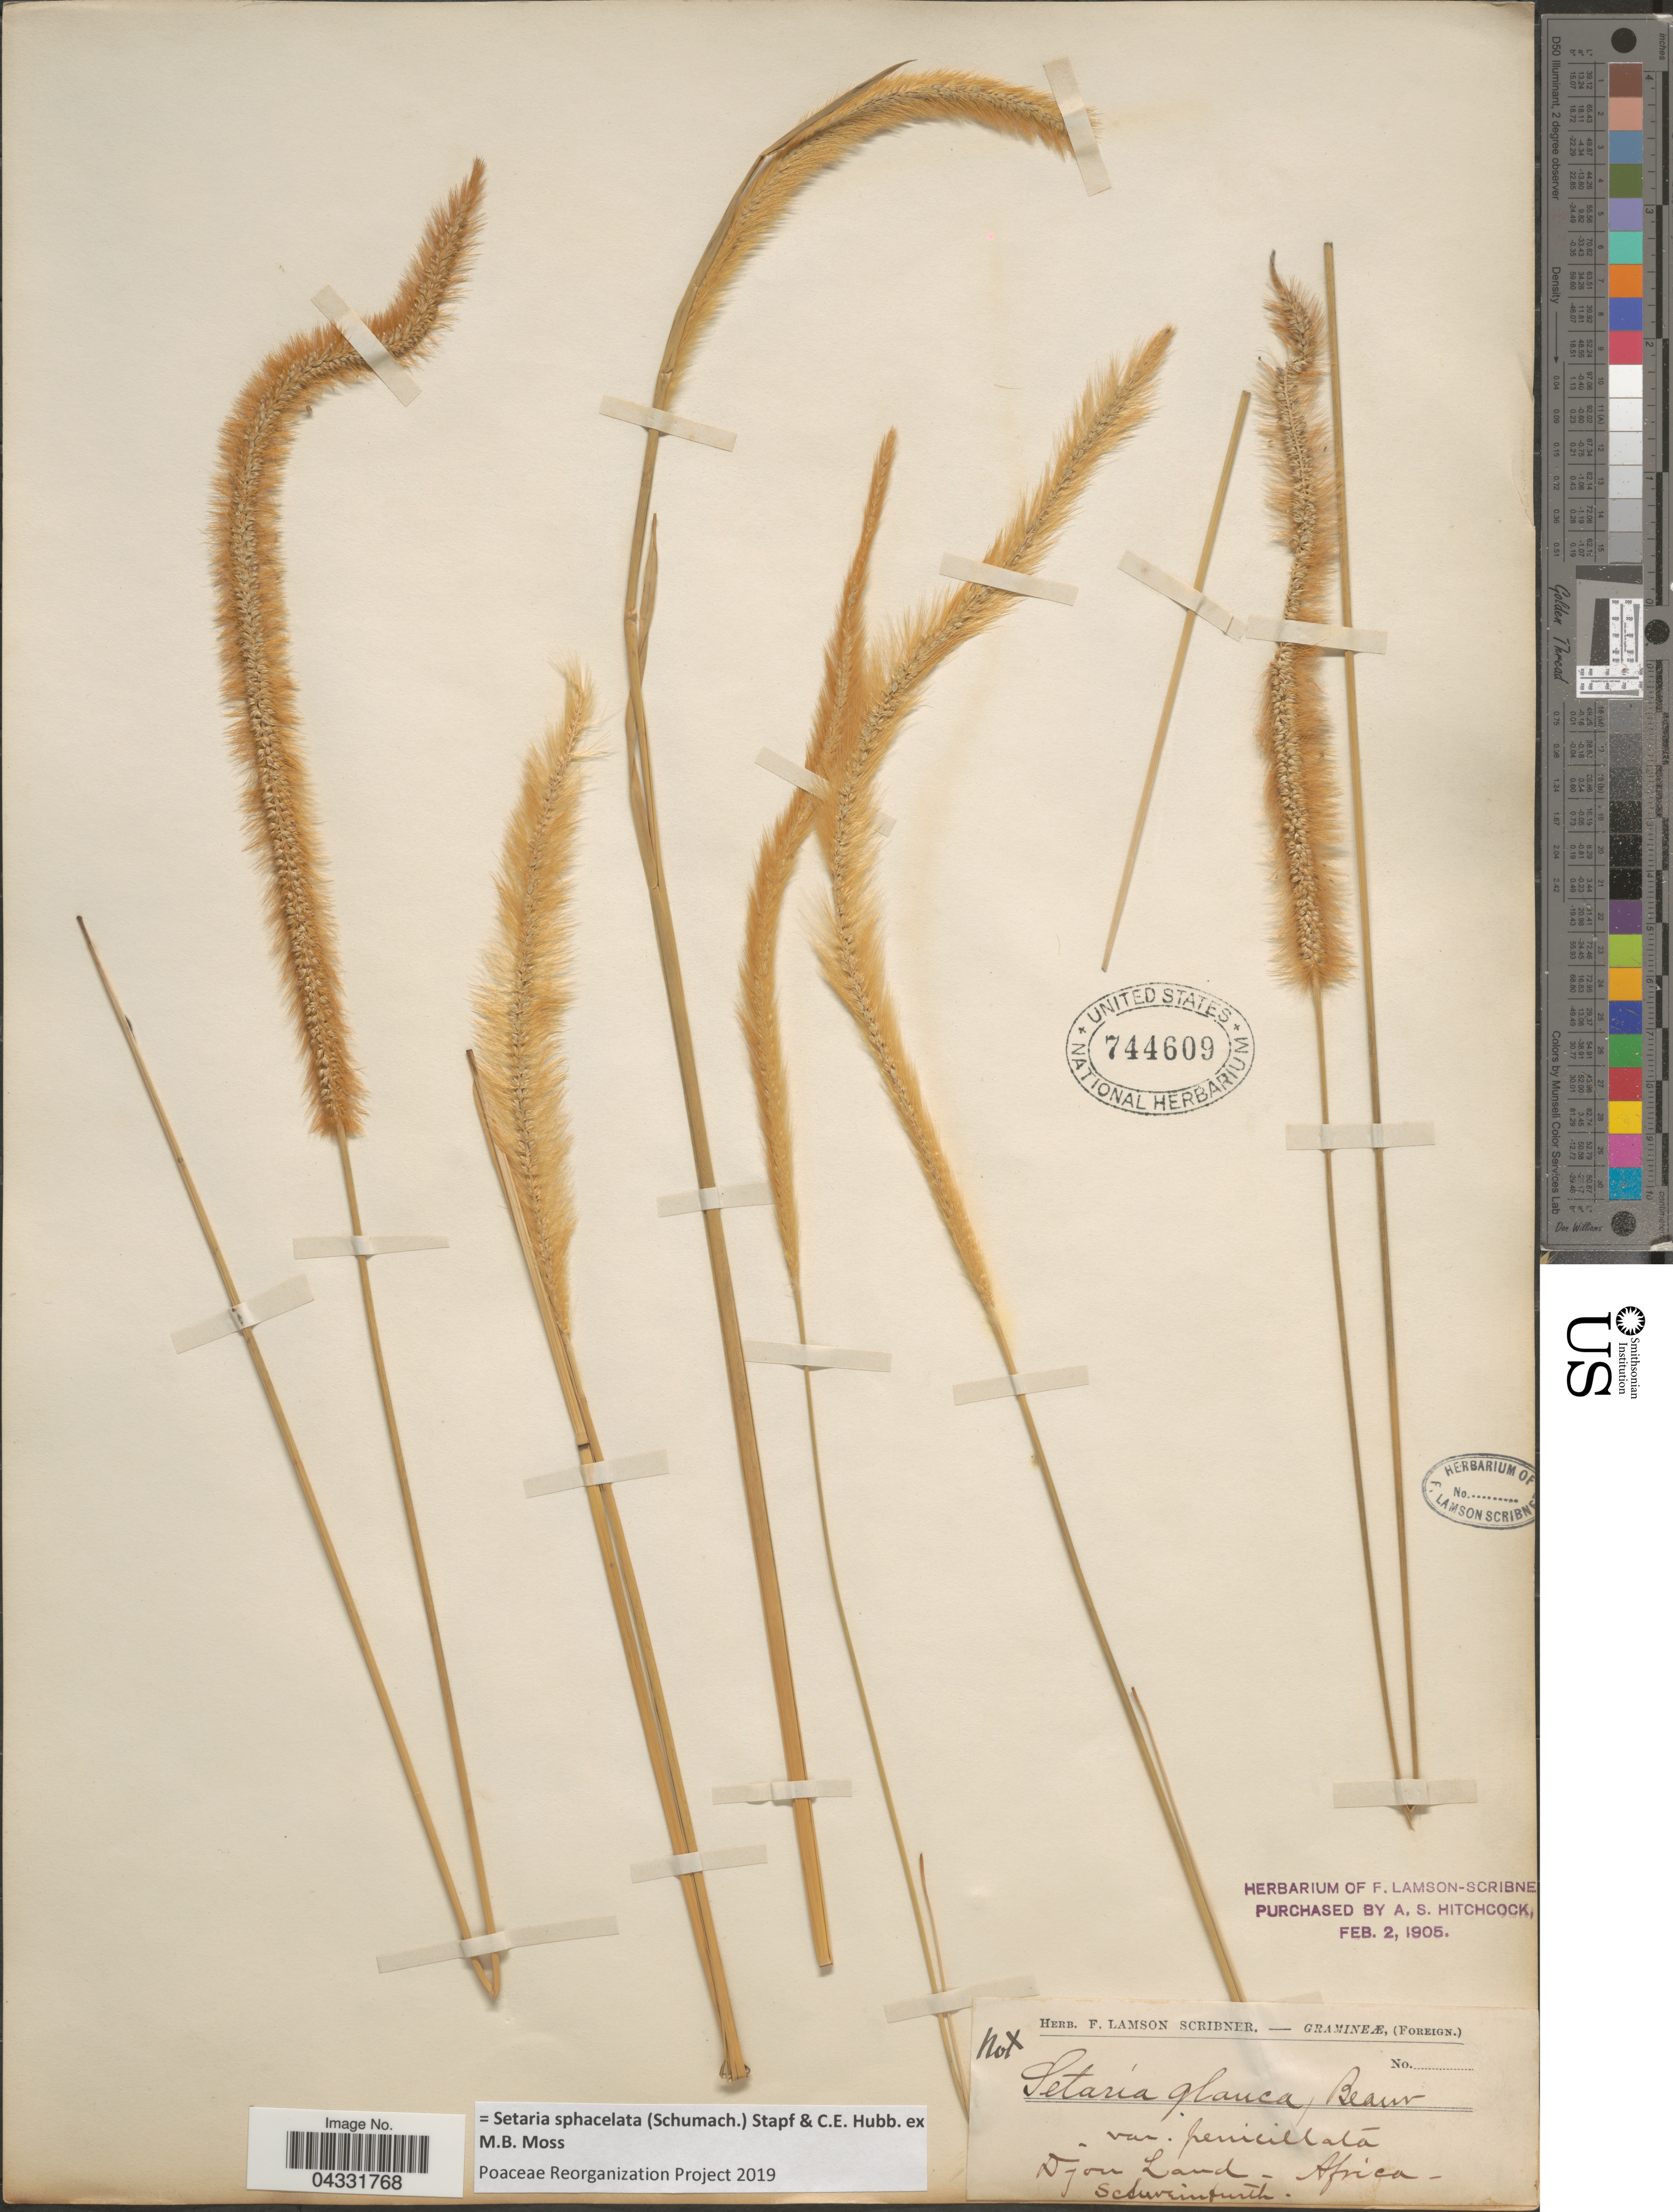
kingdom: Plantae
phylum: Tracheophyta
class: Liliopsida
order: Poales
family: Poaceae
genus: Setaria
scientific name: Setaria sphacelata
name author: (Schumach.) Stapf & Hubb. ex Moss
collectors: Schweinfurth, --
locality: Djon [interpreted] Land - Africa.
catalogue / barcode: US 744609